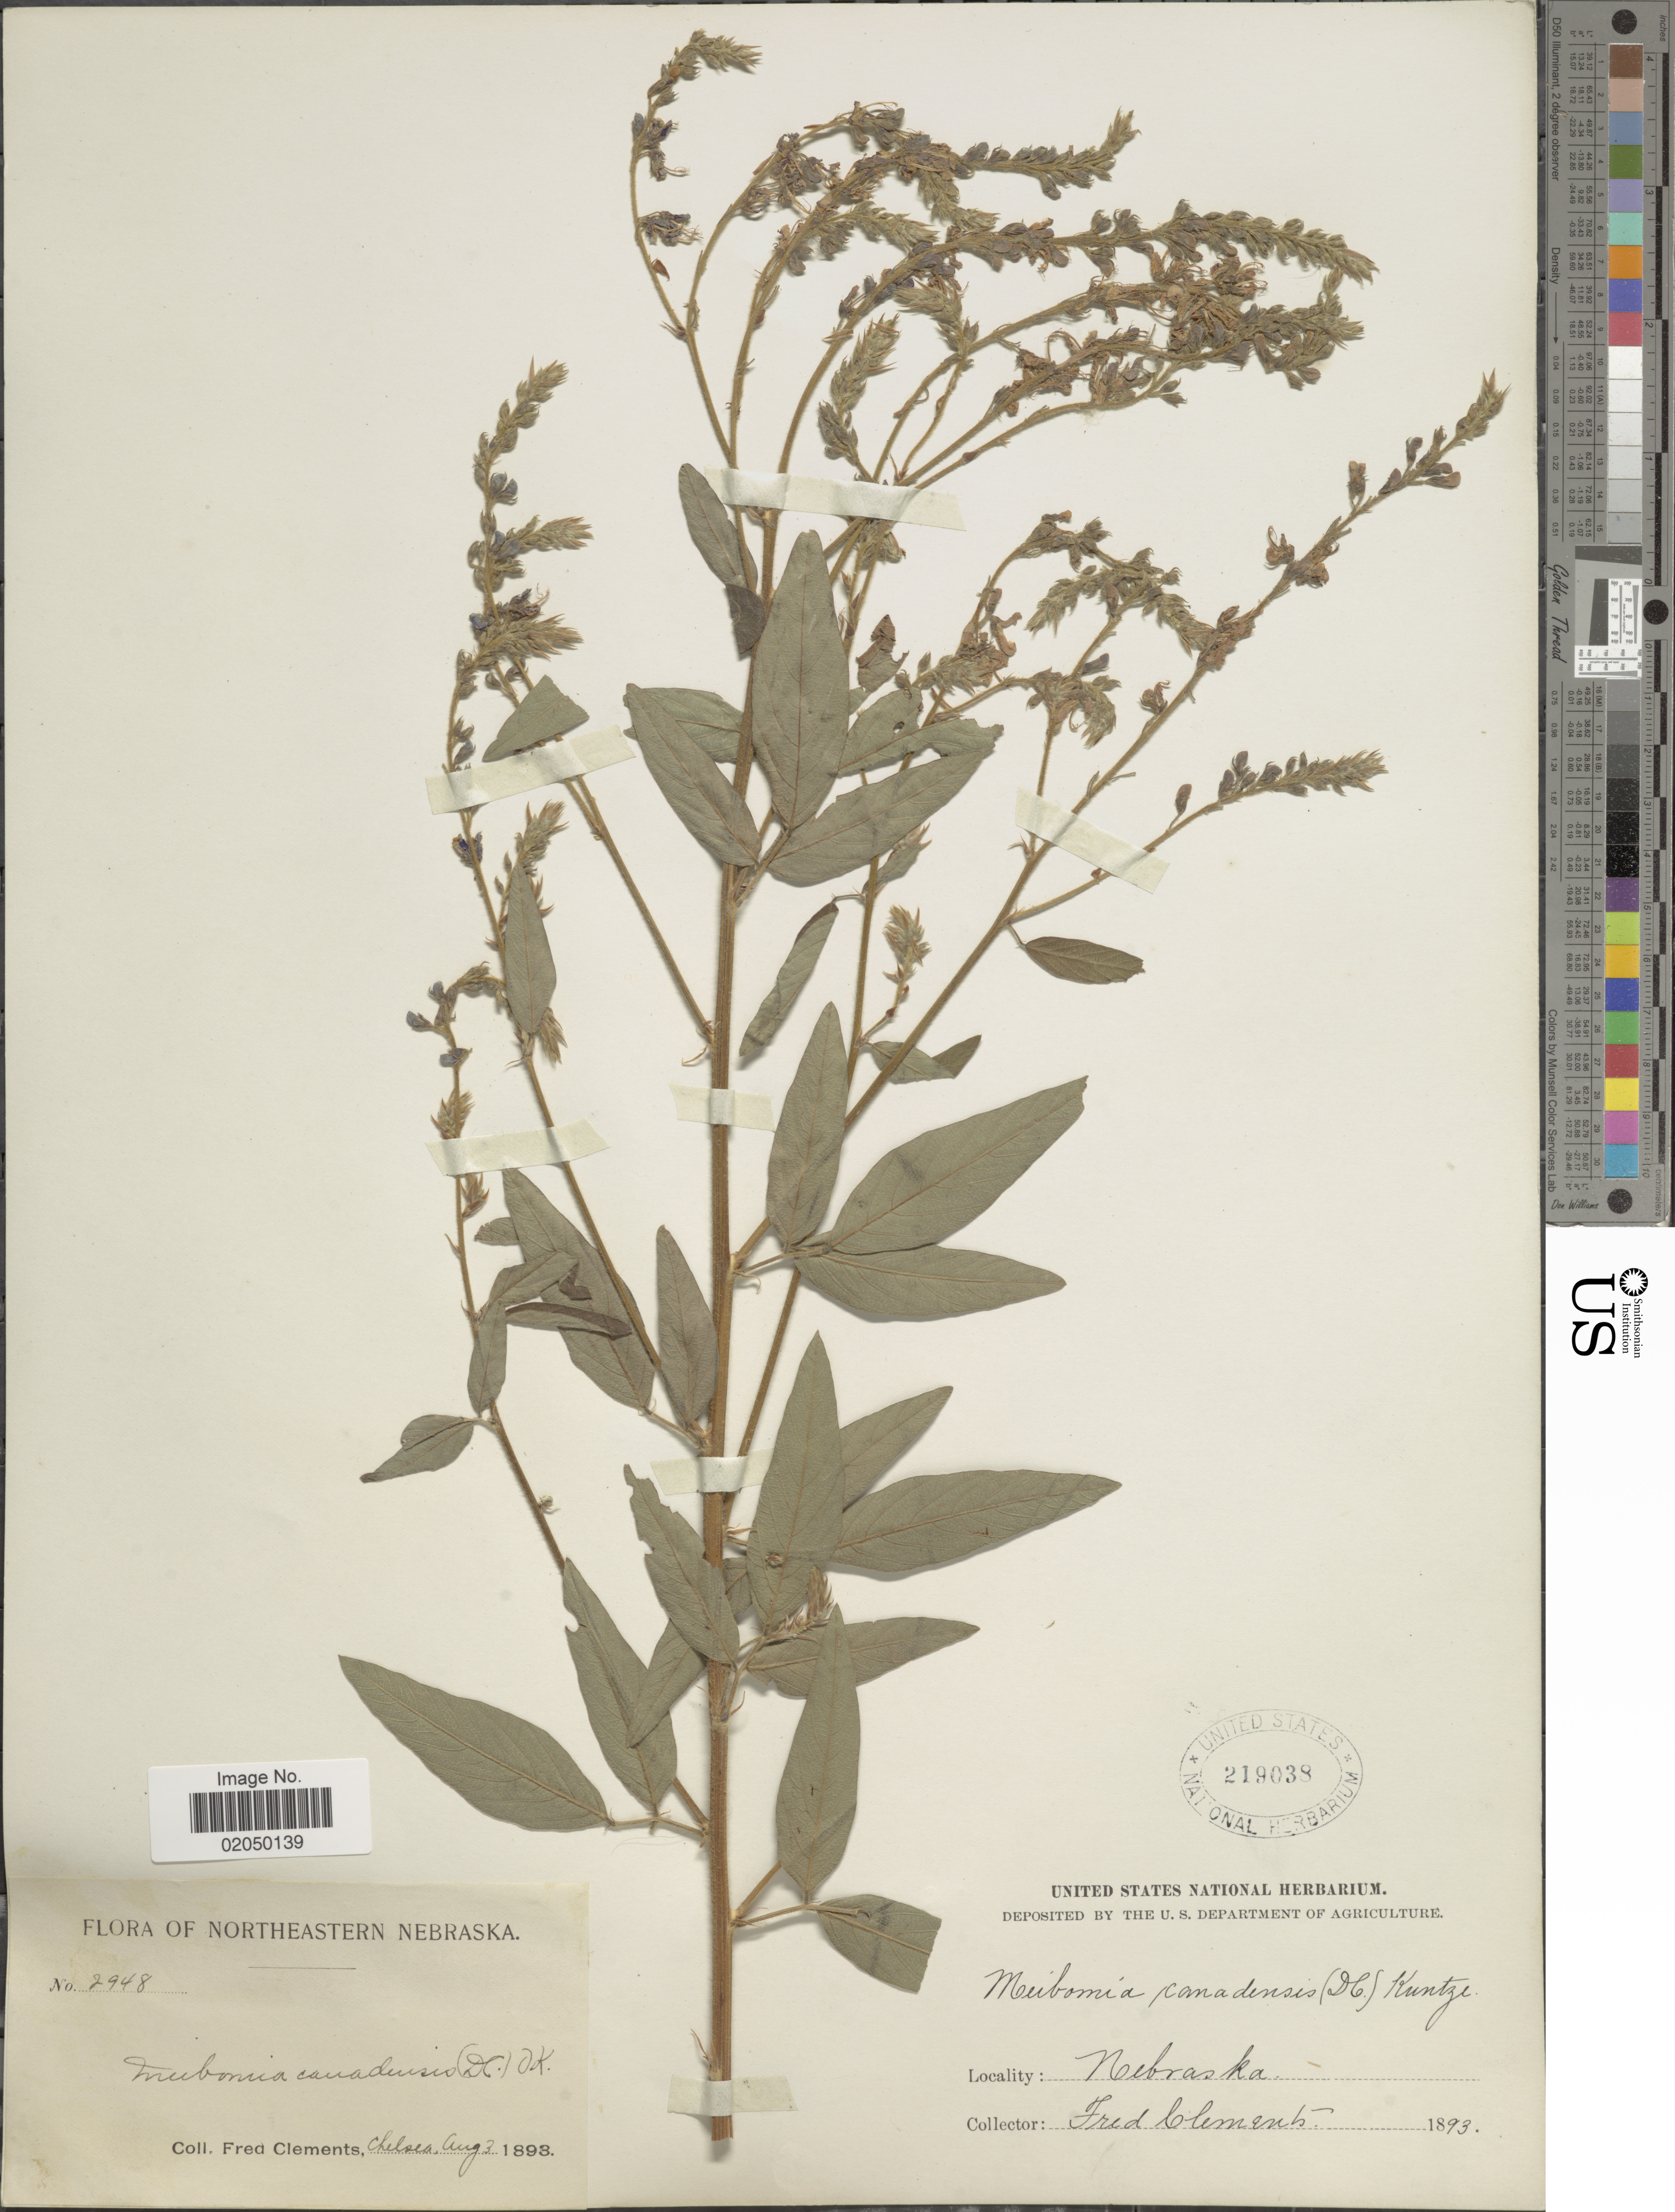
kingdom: Plantae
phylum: Tracheophyta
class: Magnoliopsida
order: Fabales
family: Fabaceae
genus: Desmodium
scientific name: Desmodium canadense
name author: (L.) DC.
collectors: F. Clements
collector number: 2948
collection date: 1893-08-03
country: United States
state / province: Nebraska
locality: Northeastern Nebraska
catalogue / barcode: US 219038